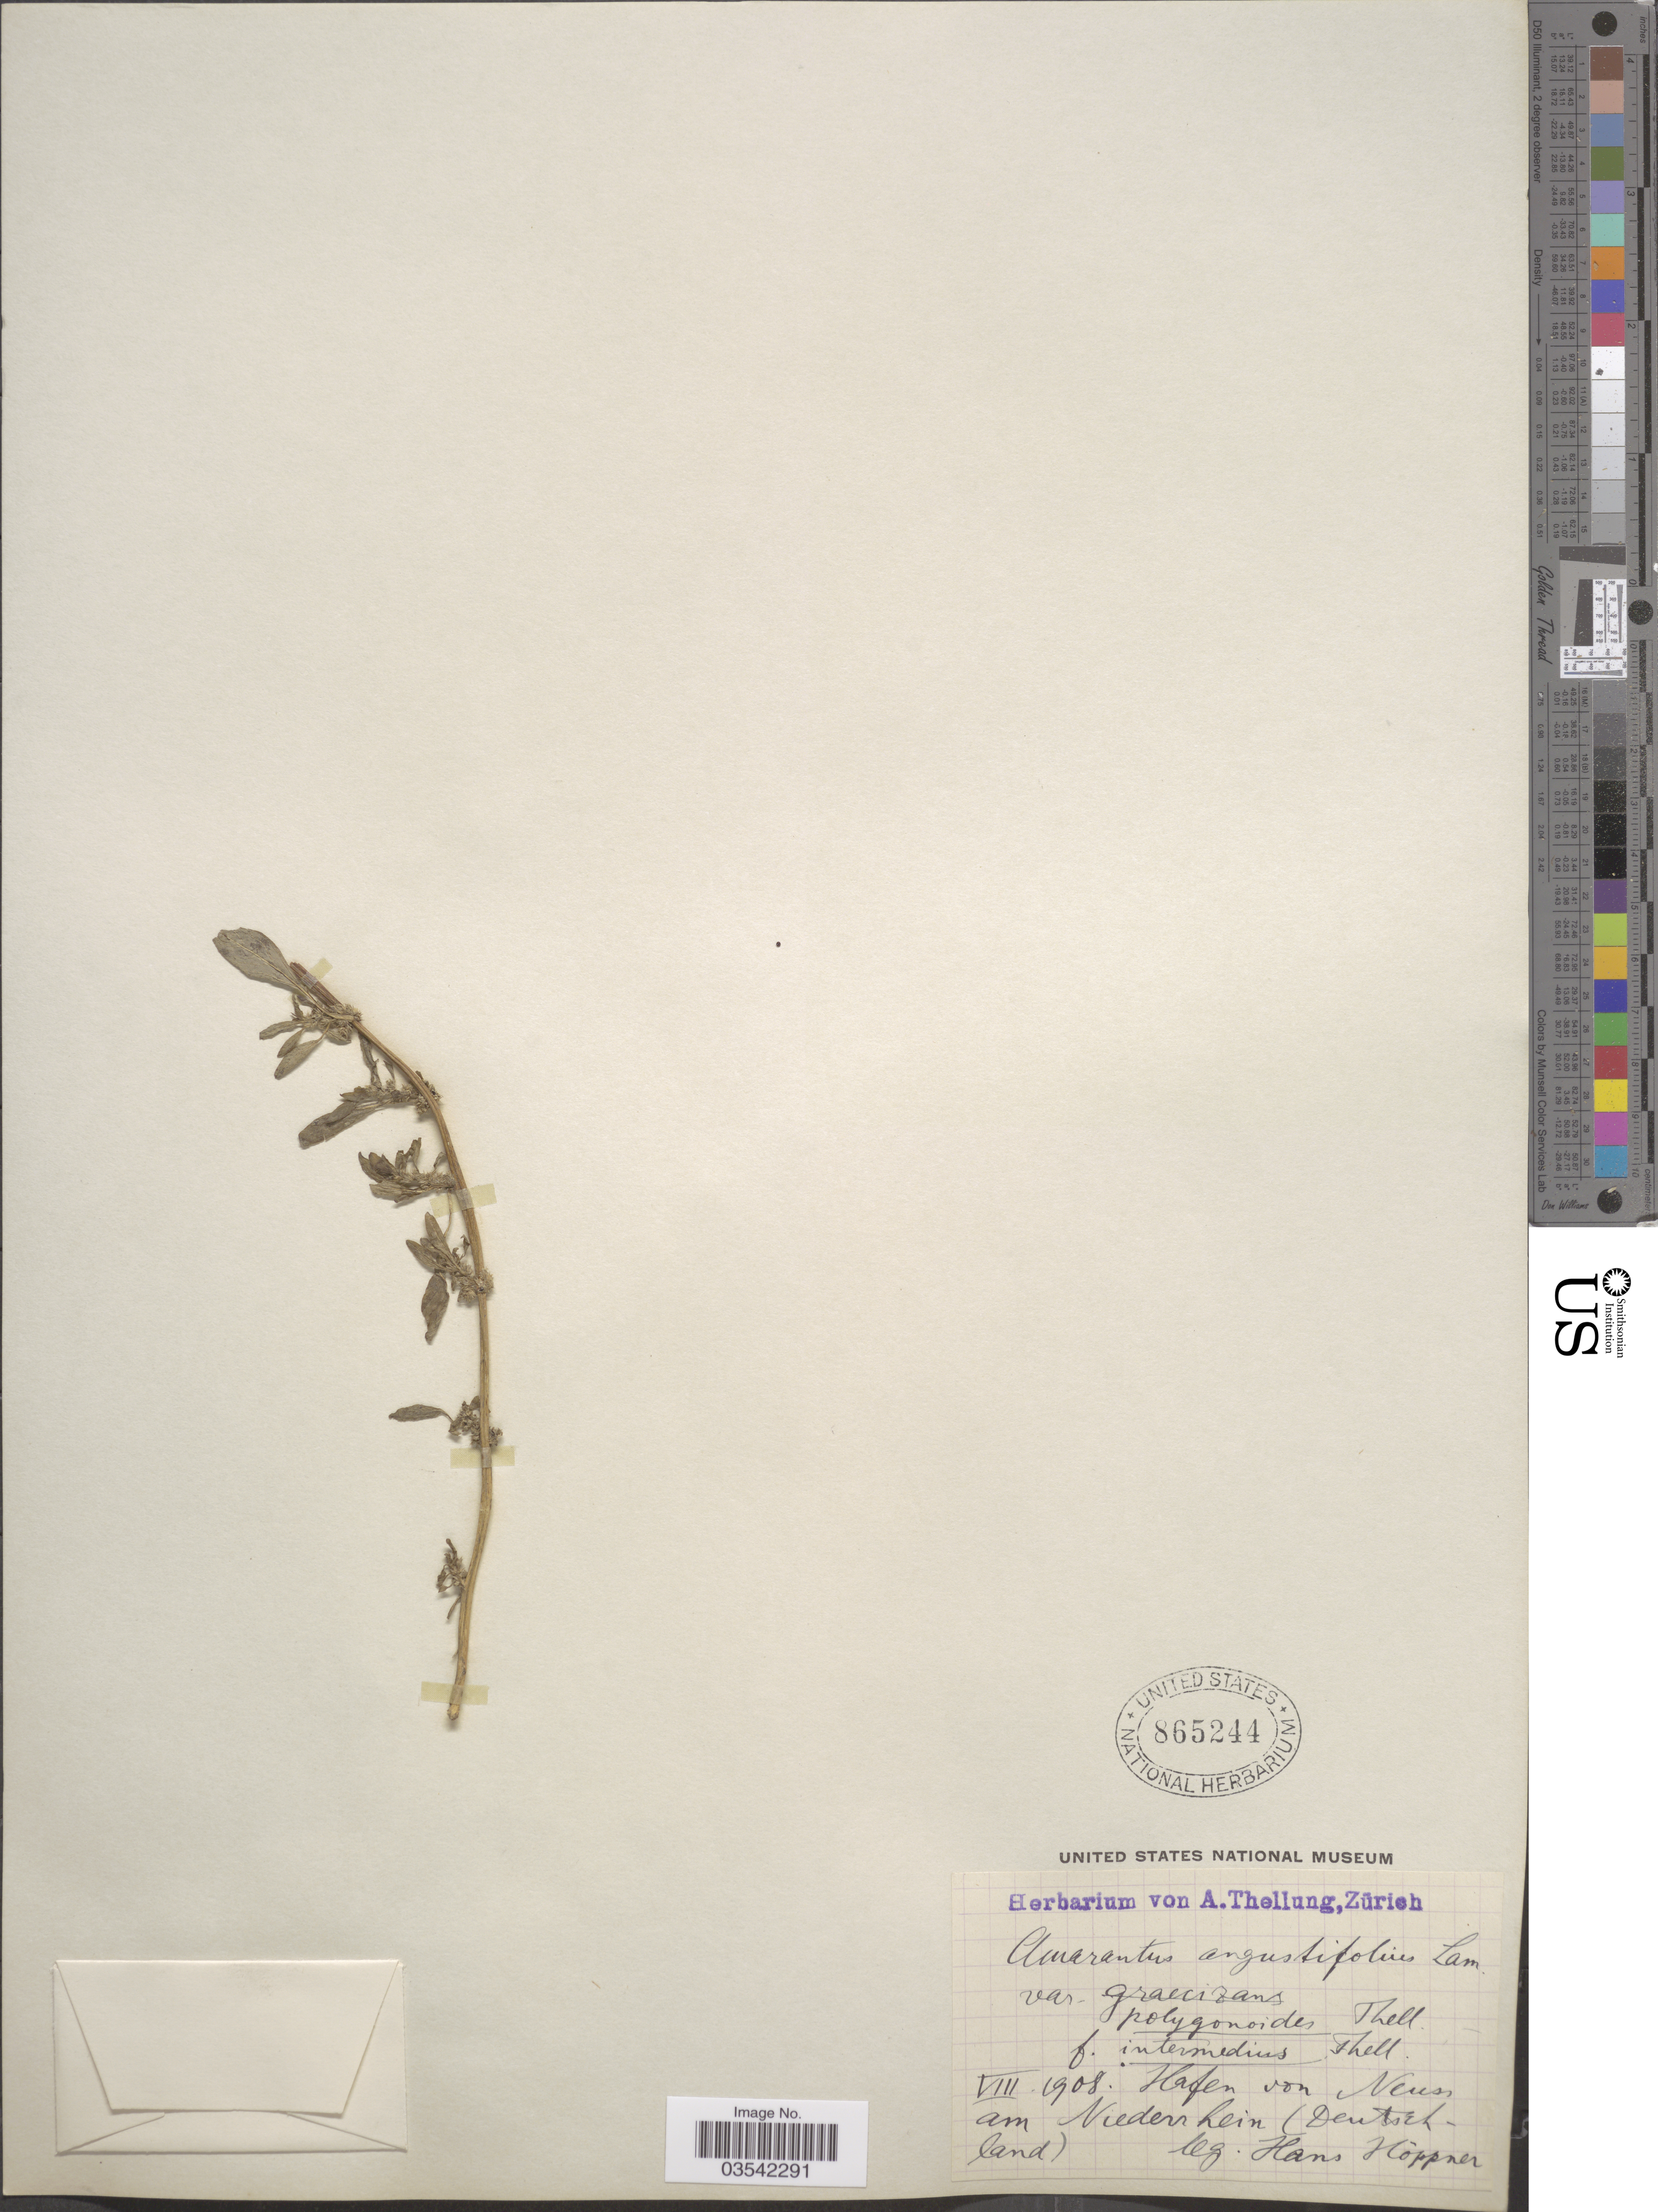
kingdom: Plantae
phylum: Tracheophyta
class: Magnoliopsida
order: Caryophyllales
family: Amaranthaceae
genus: Amaranthus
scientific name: Amaranthus albus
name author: L.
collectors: H. Höppner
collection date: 1908-08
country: Germany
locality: Hafen von Neuss am Niederrhein [interpreted] (Deutschland).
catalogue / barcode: US 865244